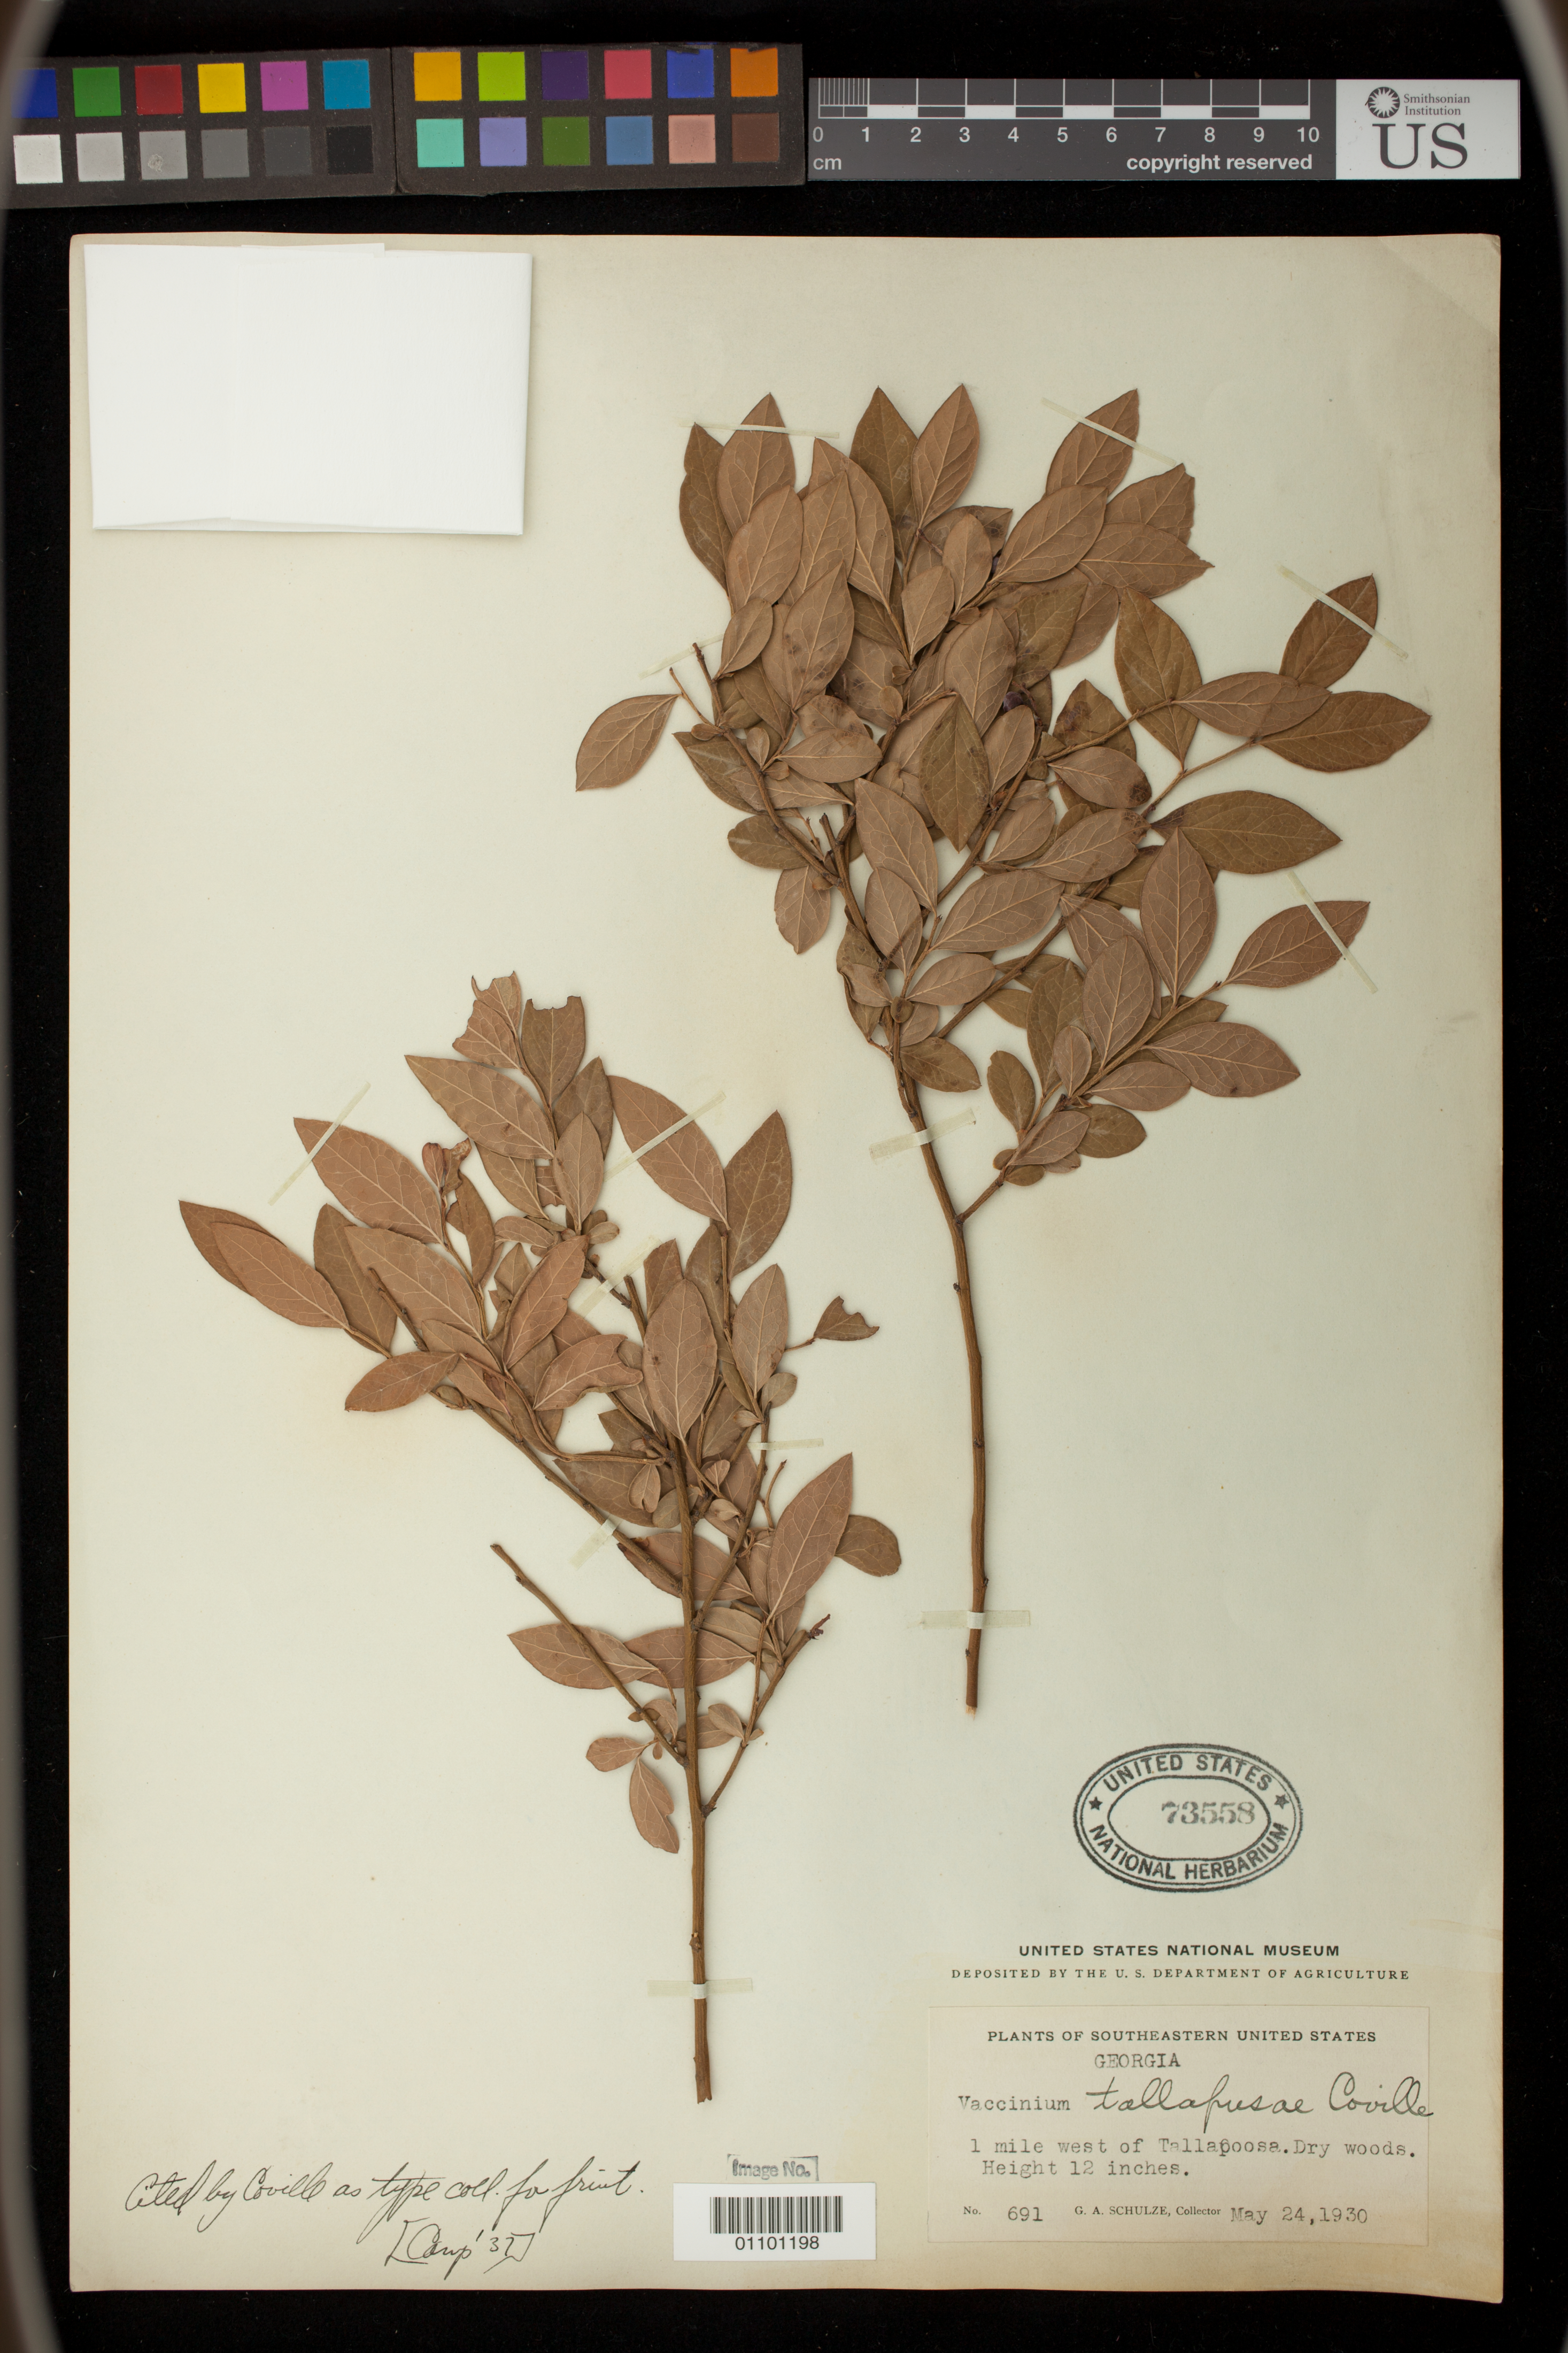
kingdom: Plantae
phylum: Tracheophyta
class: Magnoliopsida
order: Ericales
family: Ericaceae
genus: Cyanococcus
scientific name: Cyanococcus tallapusae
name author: Coville ex Small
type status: Syntype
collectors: G. A. Schulze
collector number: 691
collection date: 1930-05-24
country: United States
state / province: Georgia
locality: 1 mile west of Tallapoosa.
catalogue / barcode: US 73558